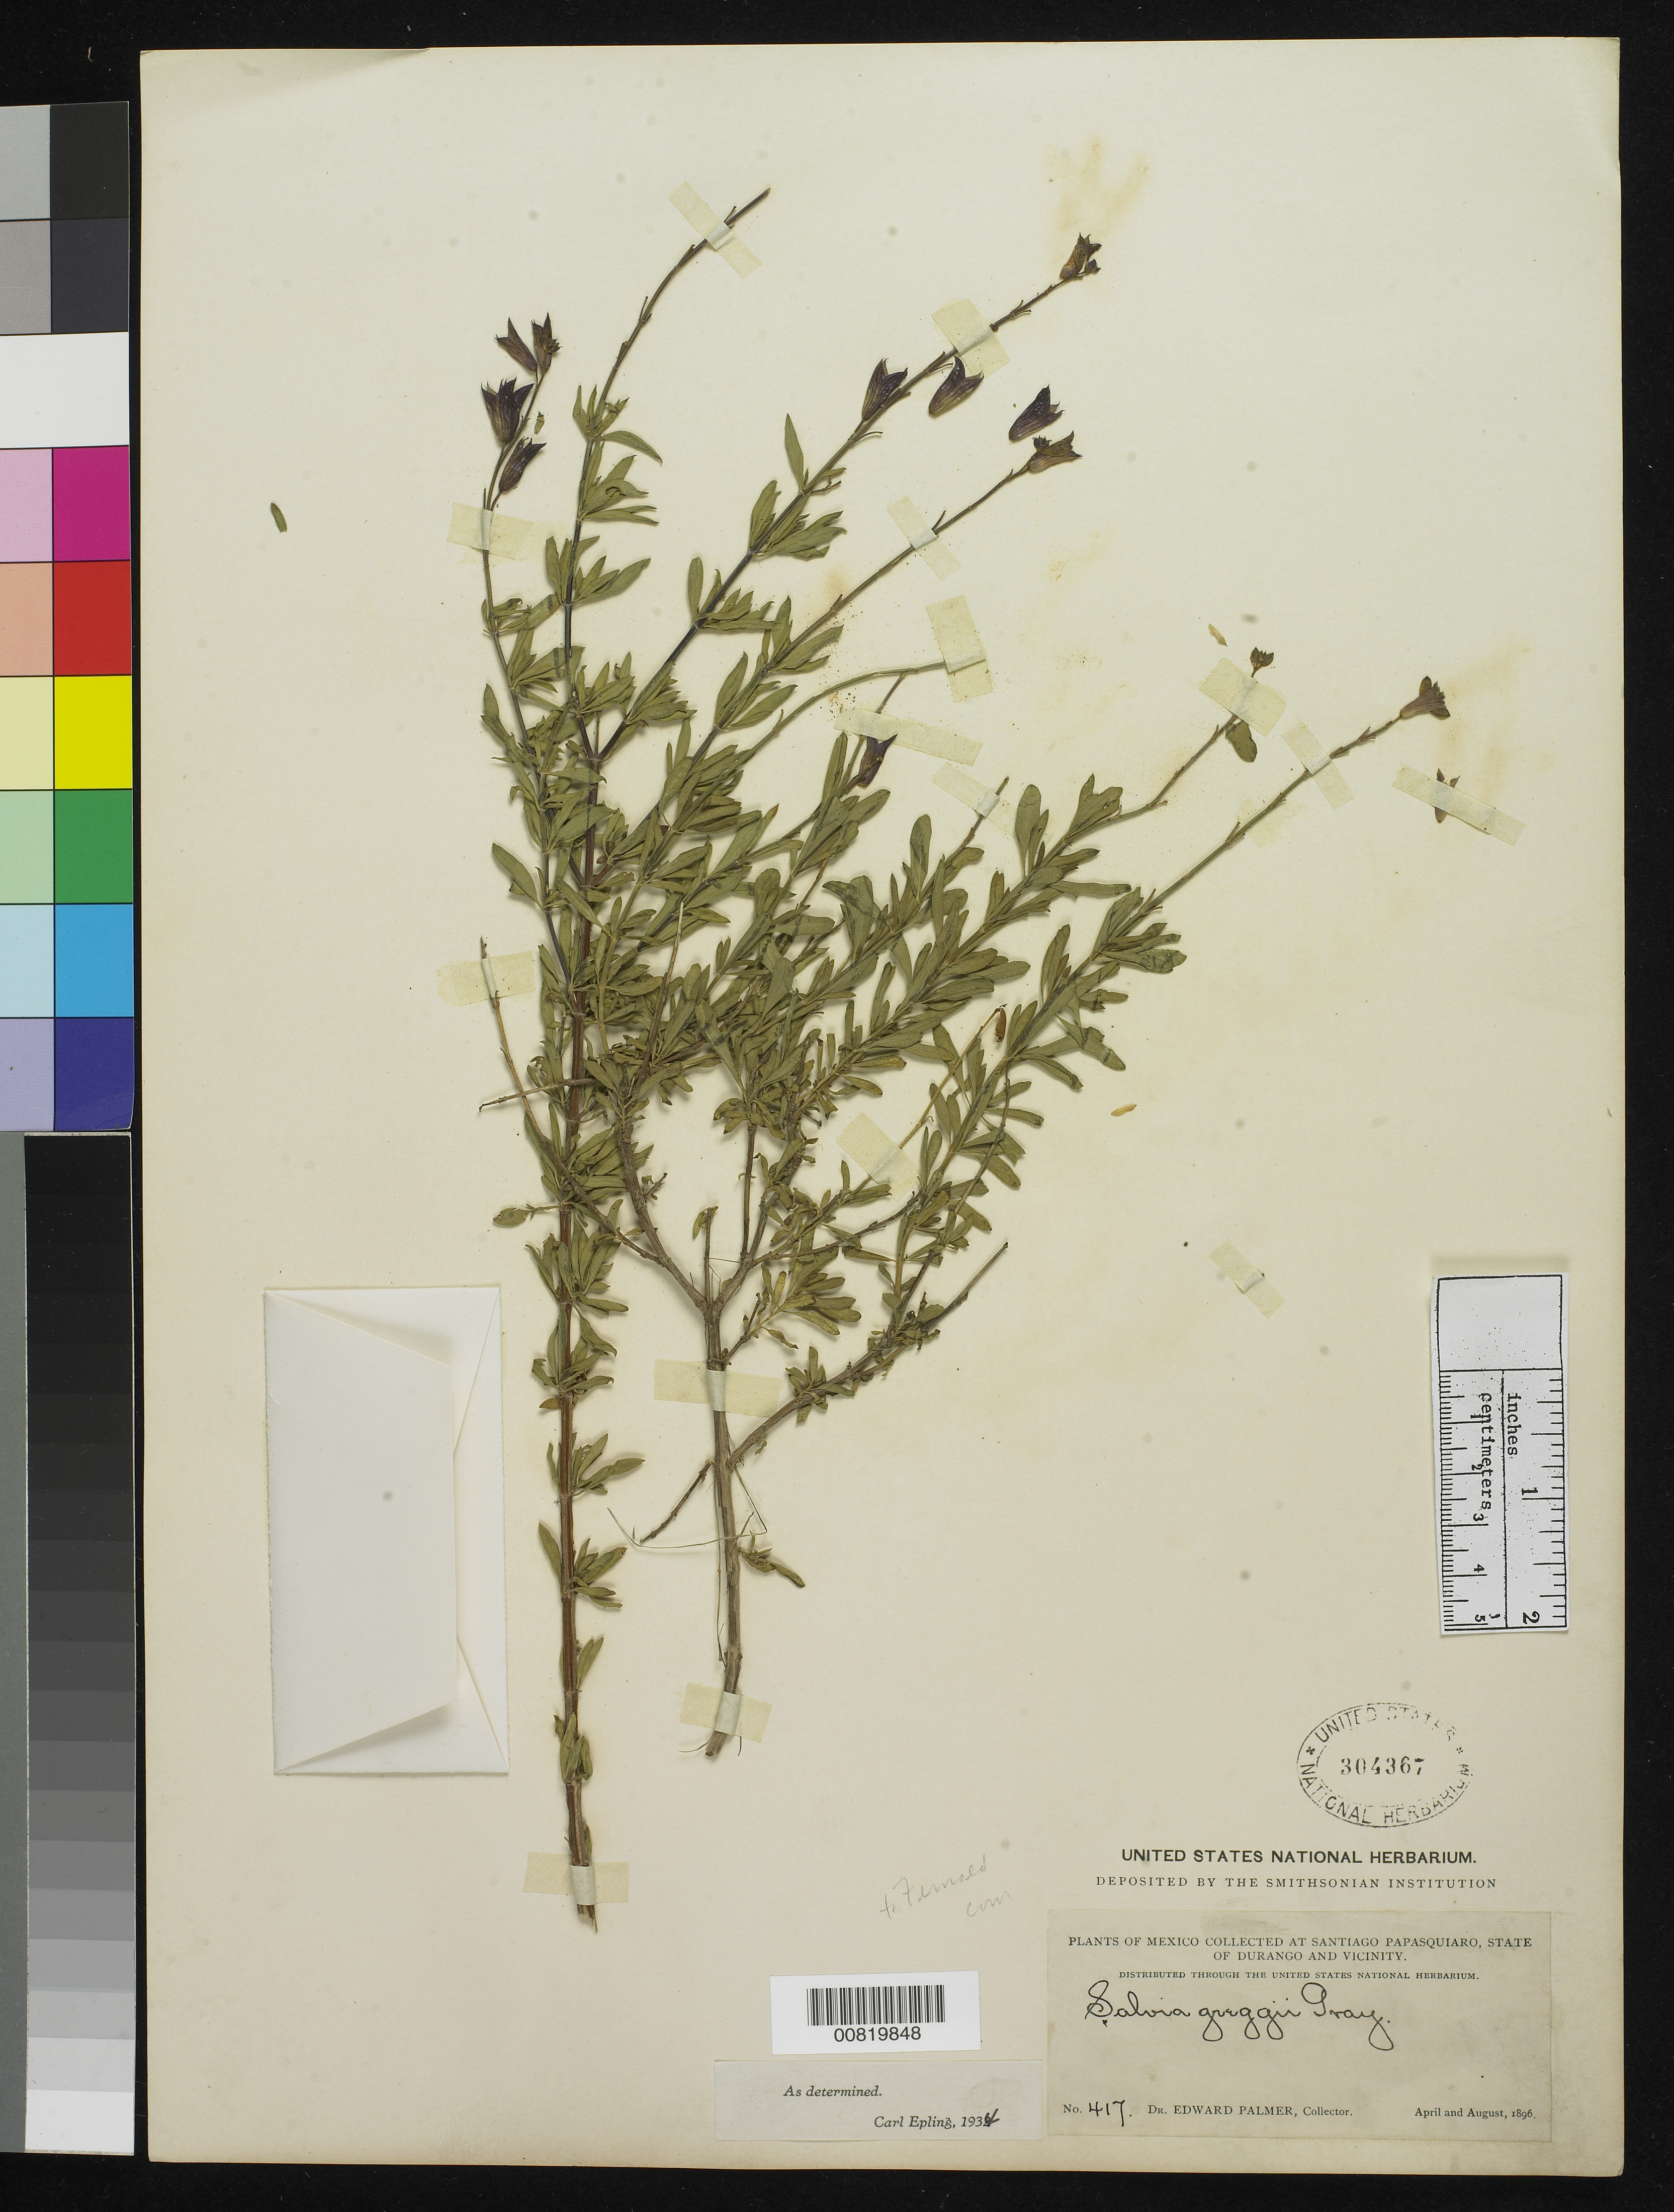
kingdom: Plantae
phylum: Tracheophyta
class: Magnoliopsida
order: Lamiales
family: Lamiaceae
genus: Salvia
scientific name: Salvia greggii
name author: A. Gray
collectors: E. Palmer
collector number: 417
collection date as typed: Apr 1896 to -- Aug 1896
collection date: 1896-04/1896-08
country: Mexico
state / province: Durango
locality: Santiago Papasquiaro, Durango and vicinity.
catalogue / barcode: US 304367